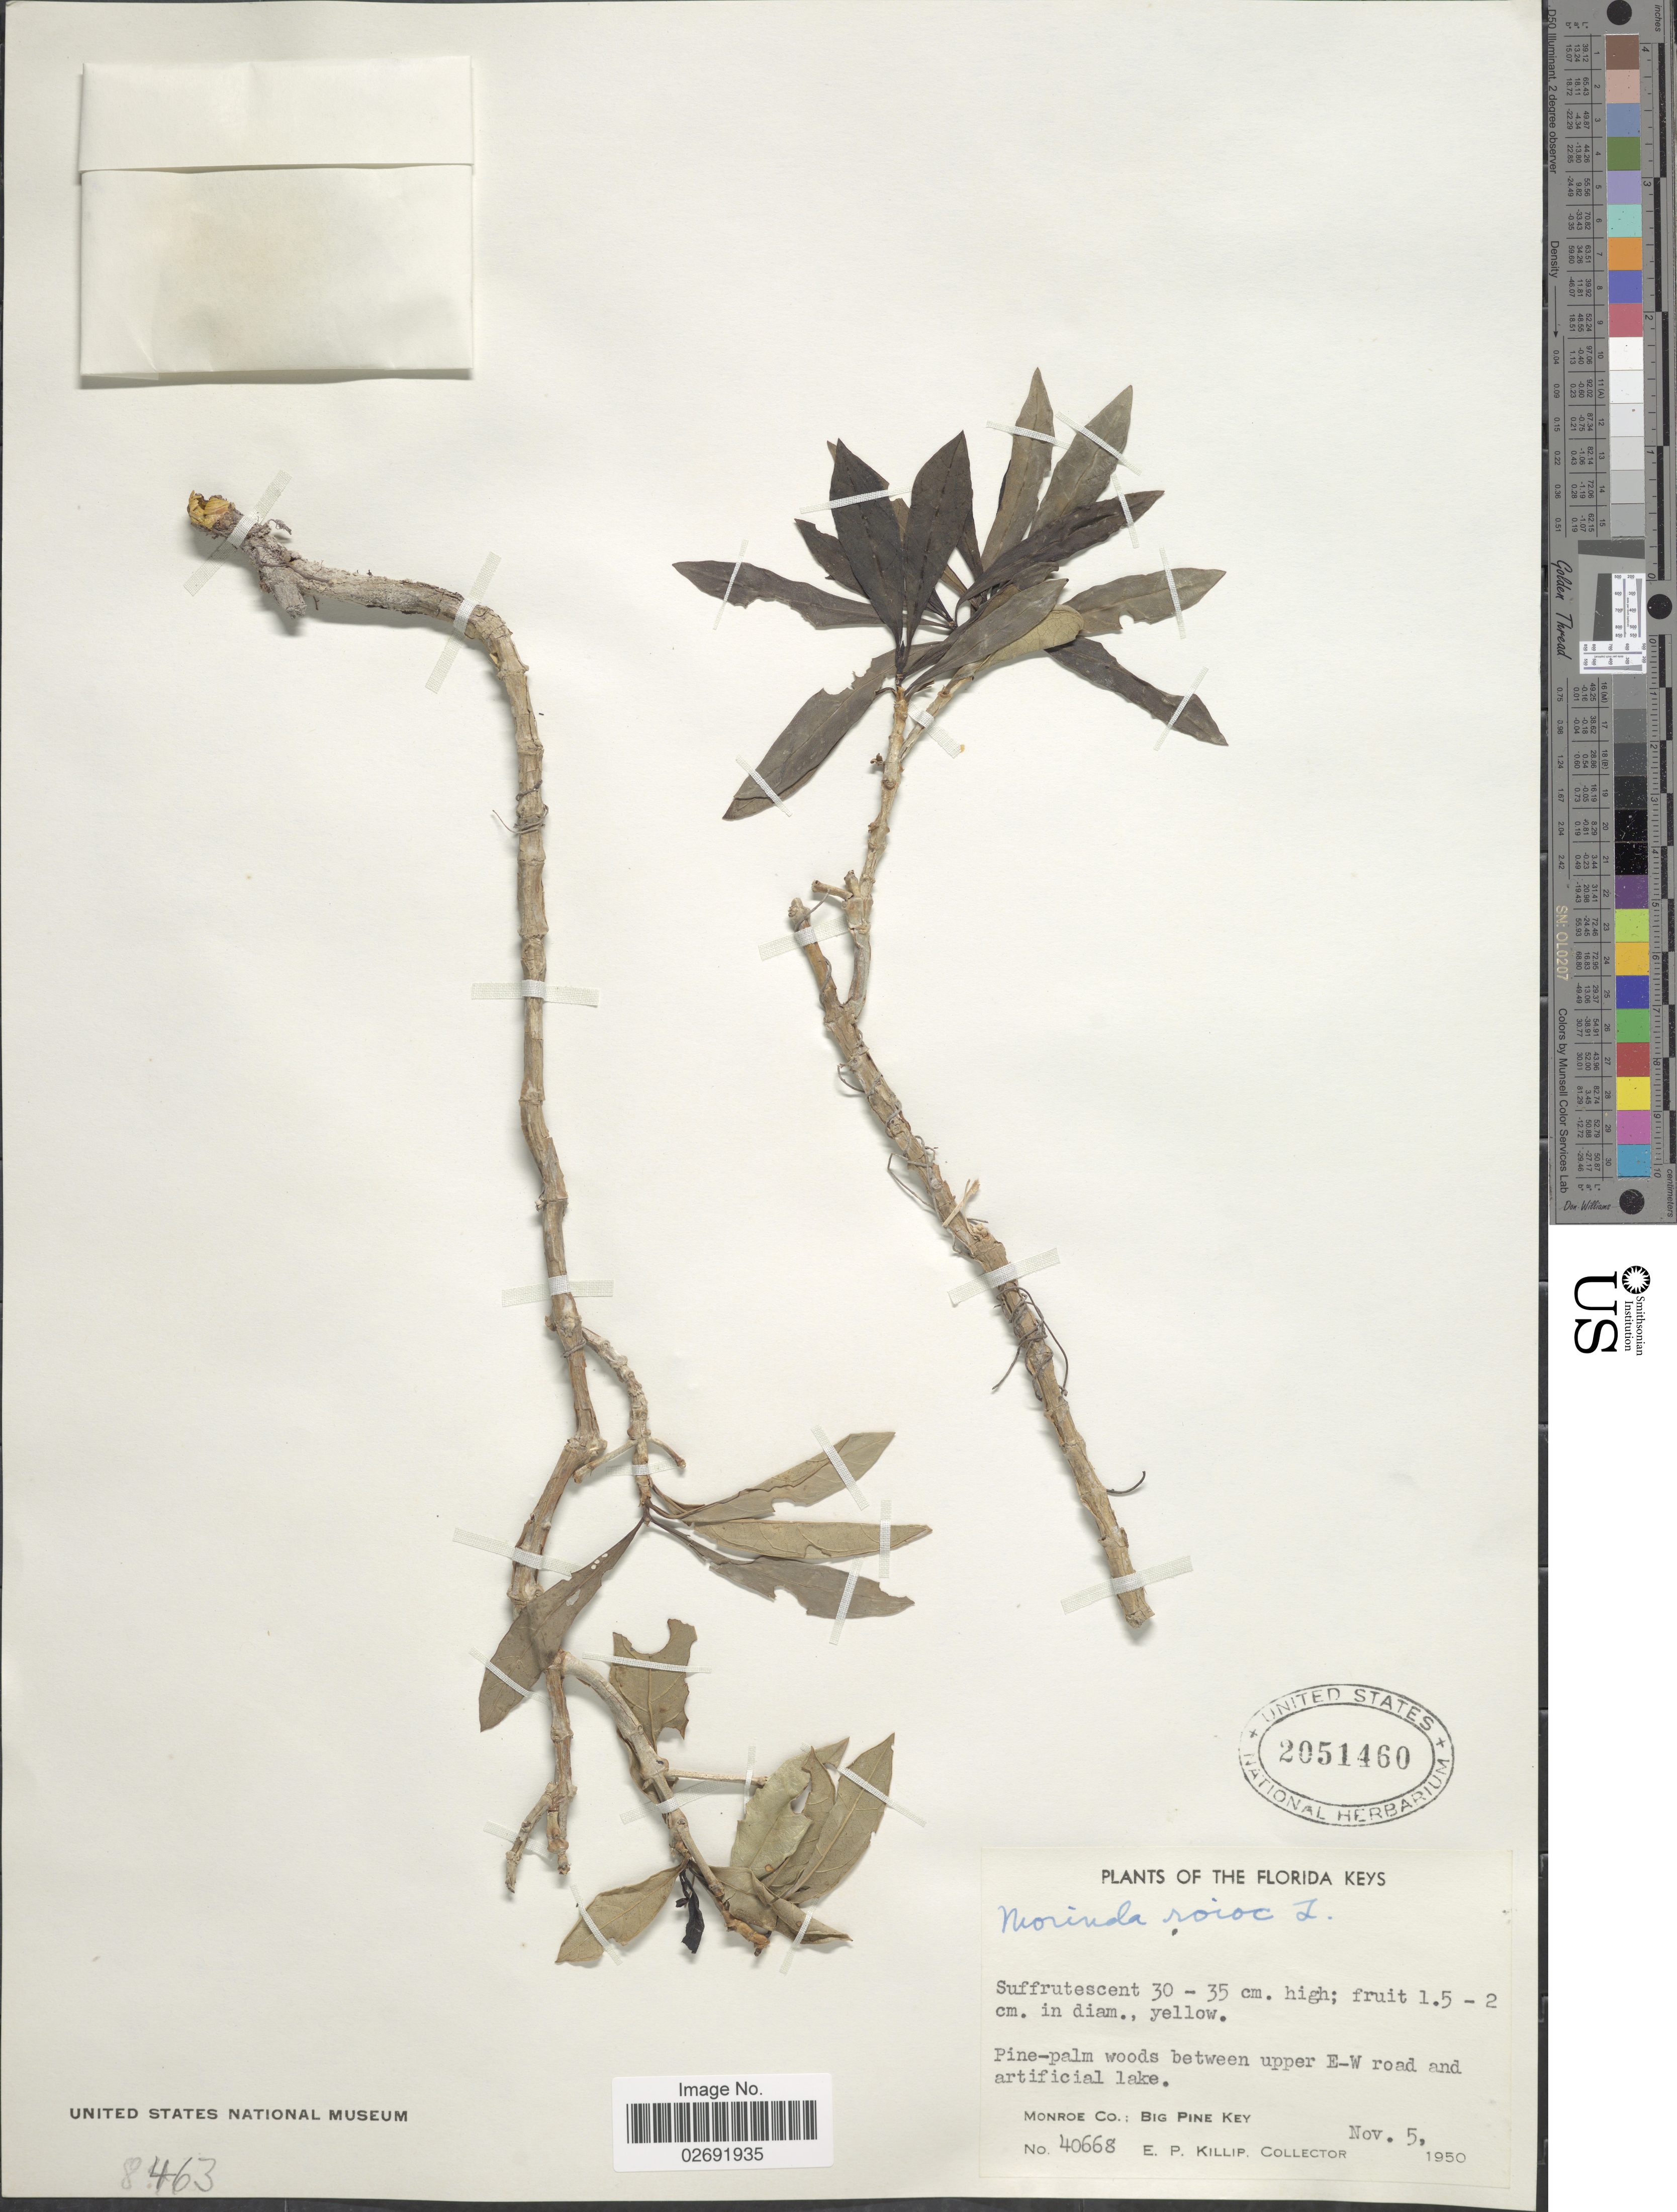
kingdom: Plantae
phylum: Tracheophyta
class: Magnoliopsida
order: Gentianales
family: Rubiaceae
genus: Morinda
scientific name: Morinda royoc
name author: L.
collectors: E. P. Killip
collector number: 40668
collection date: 1950-11-05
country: United States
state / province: Florida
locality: The Florida Keys, Pine-palm woods between upper E-W road and artificial lake, Monroe County: Big Pine Key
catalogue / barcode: US 2051460